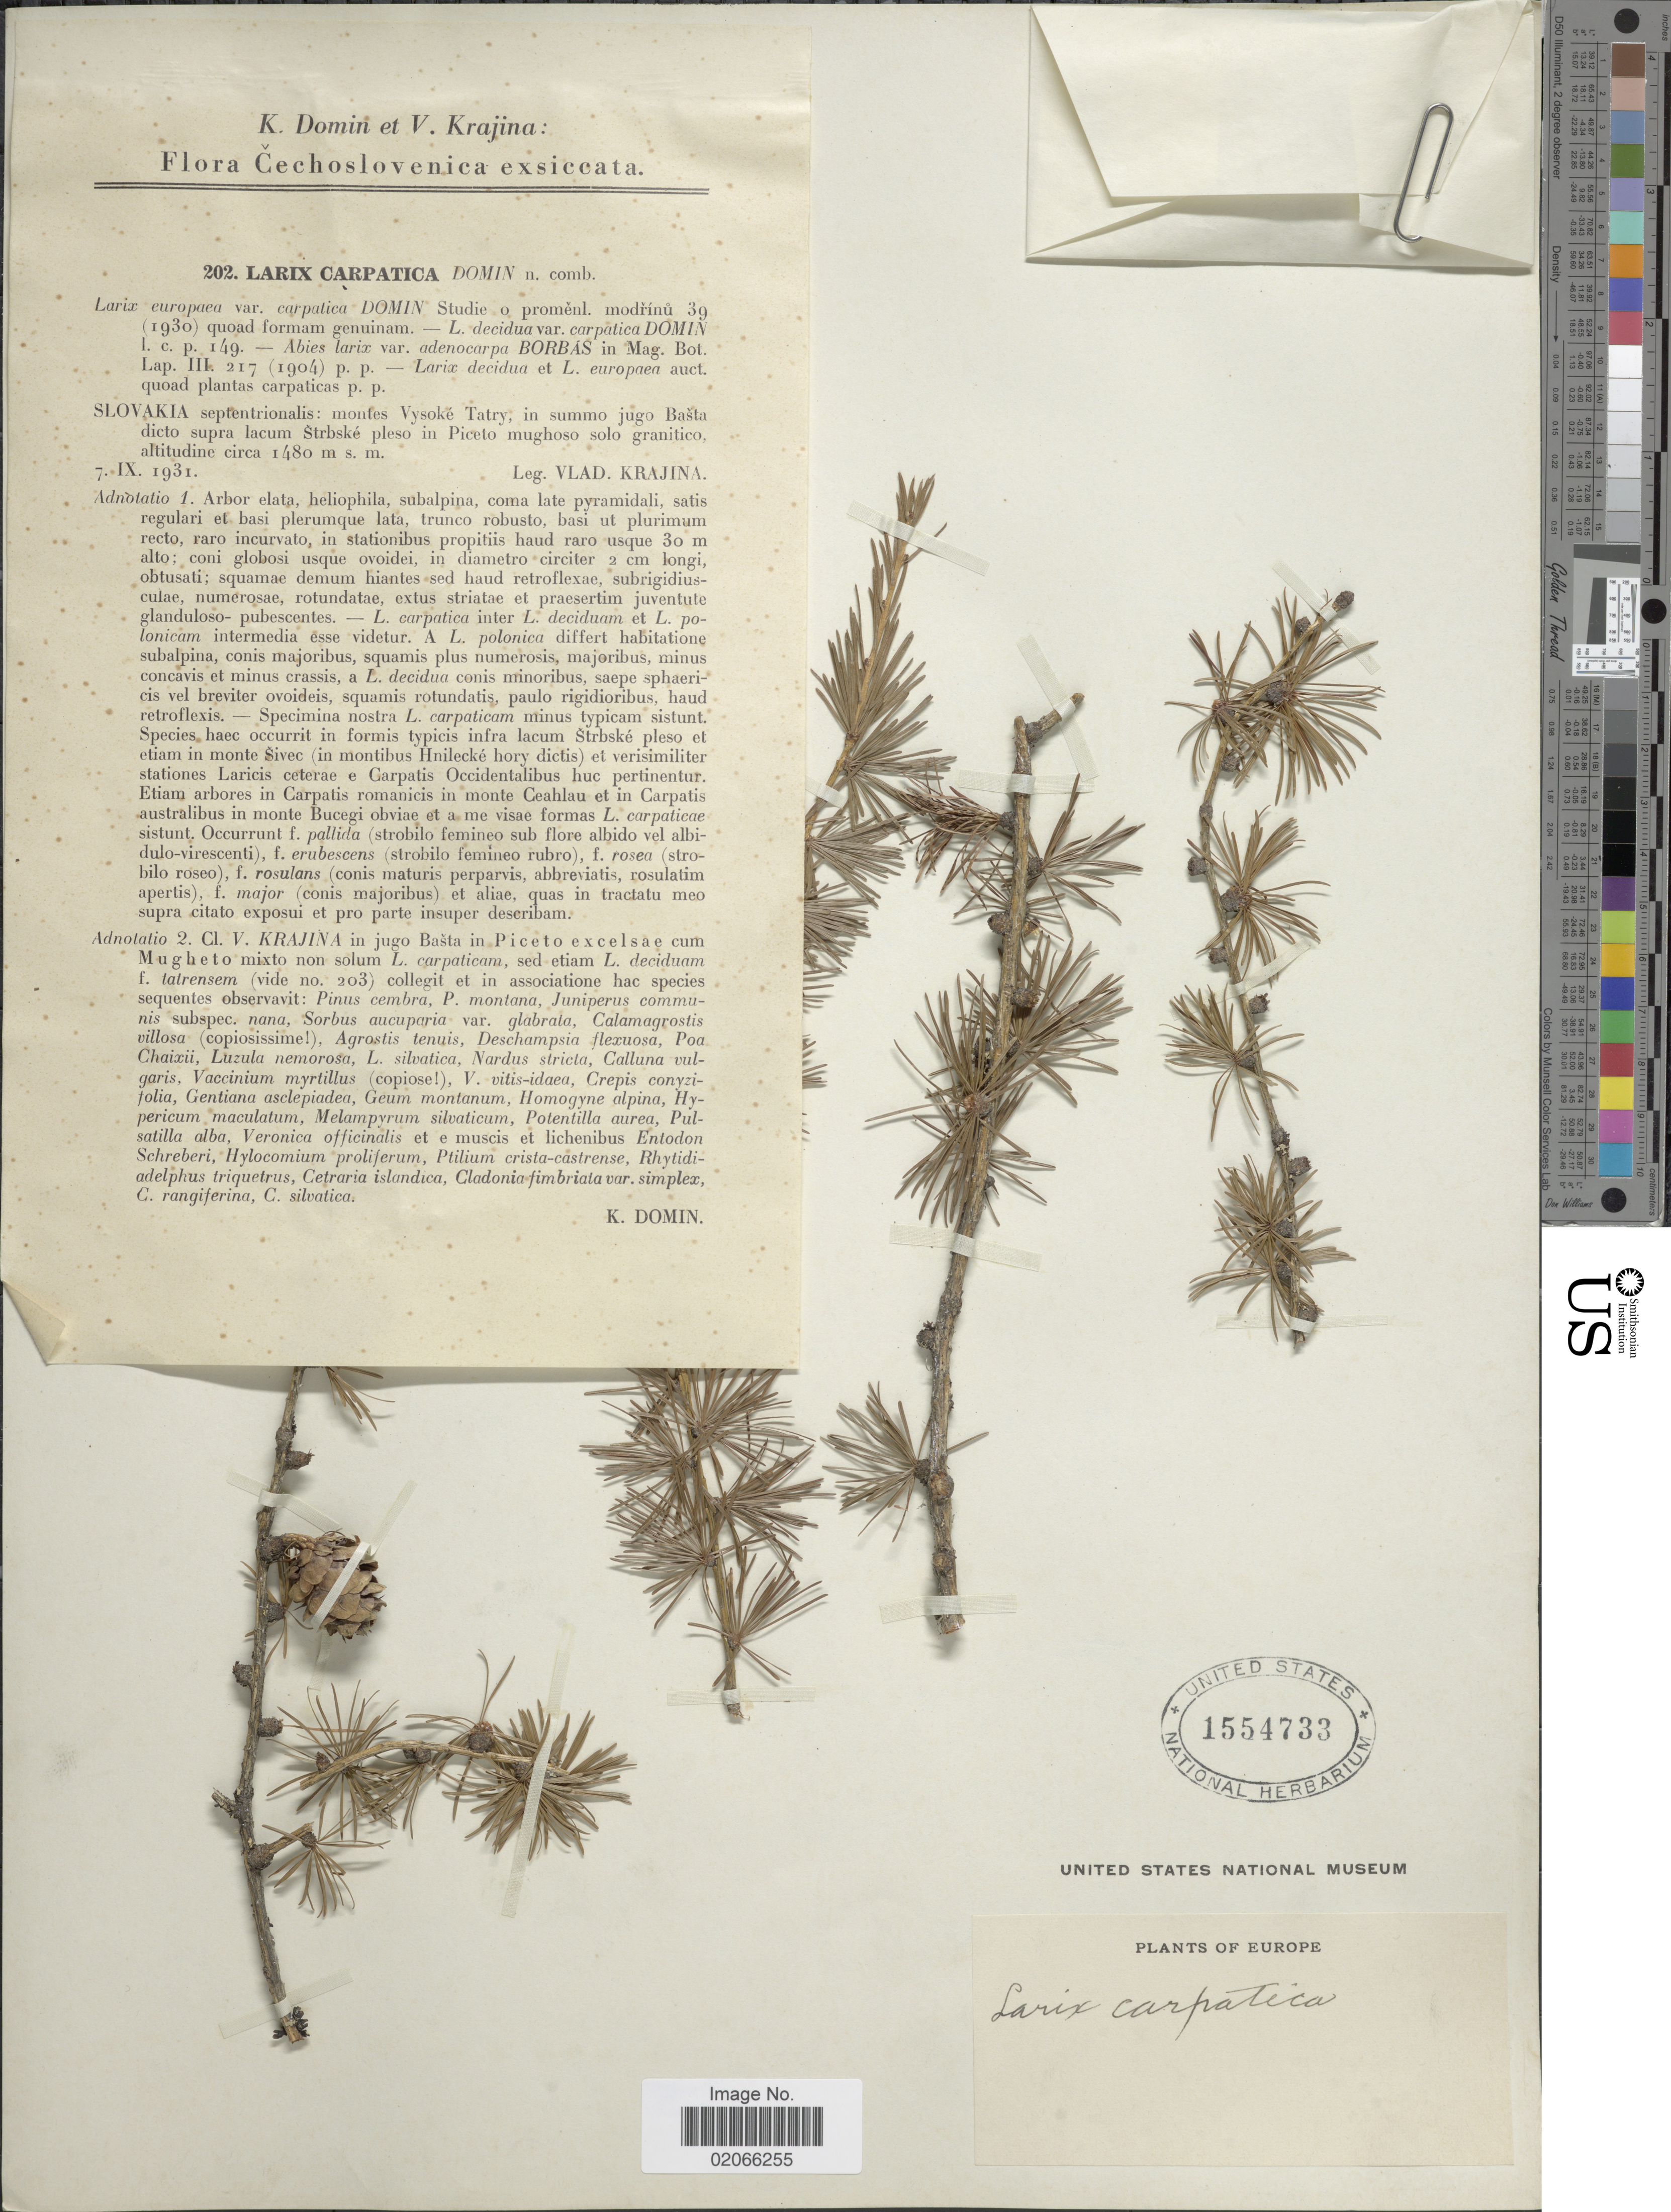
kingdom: Plantae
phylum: Tracheophyta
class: Pinopsida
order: Pinales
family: Pinaceae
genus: Larix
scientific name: Larix carpatica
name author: (Domin) Domin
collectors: V. J. Krajina & K. Domin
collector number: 202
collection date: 1931-09-07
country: Slovakia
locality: Septentrionalis: montes Vysoke Tatry, in summo jugo Basta dicto supra lacum Strbske plese in Piceto mughoso solo granitico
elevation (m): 1480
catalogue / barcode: US 1554733